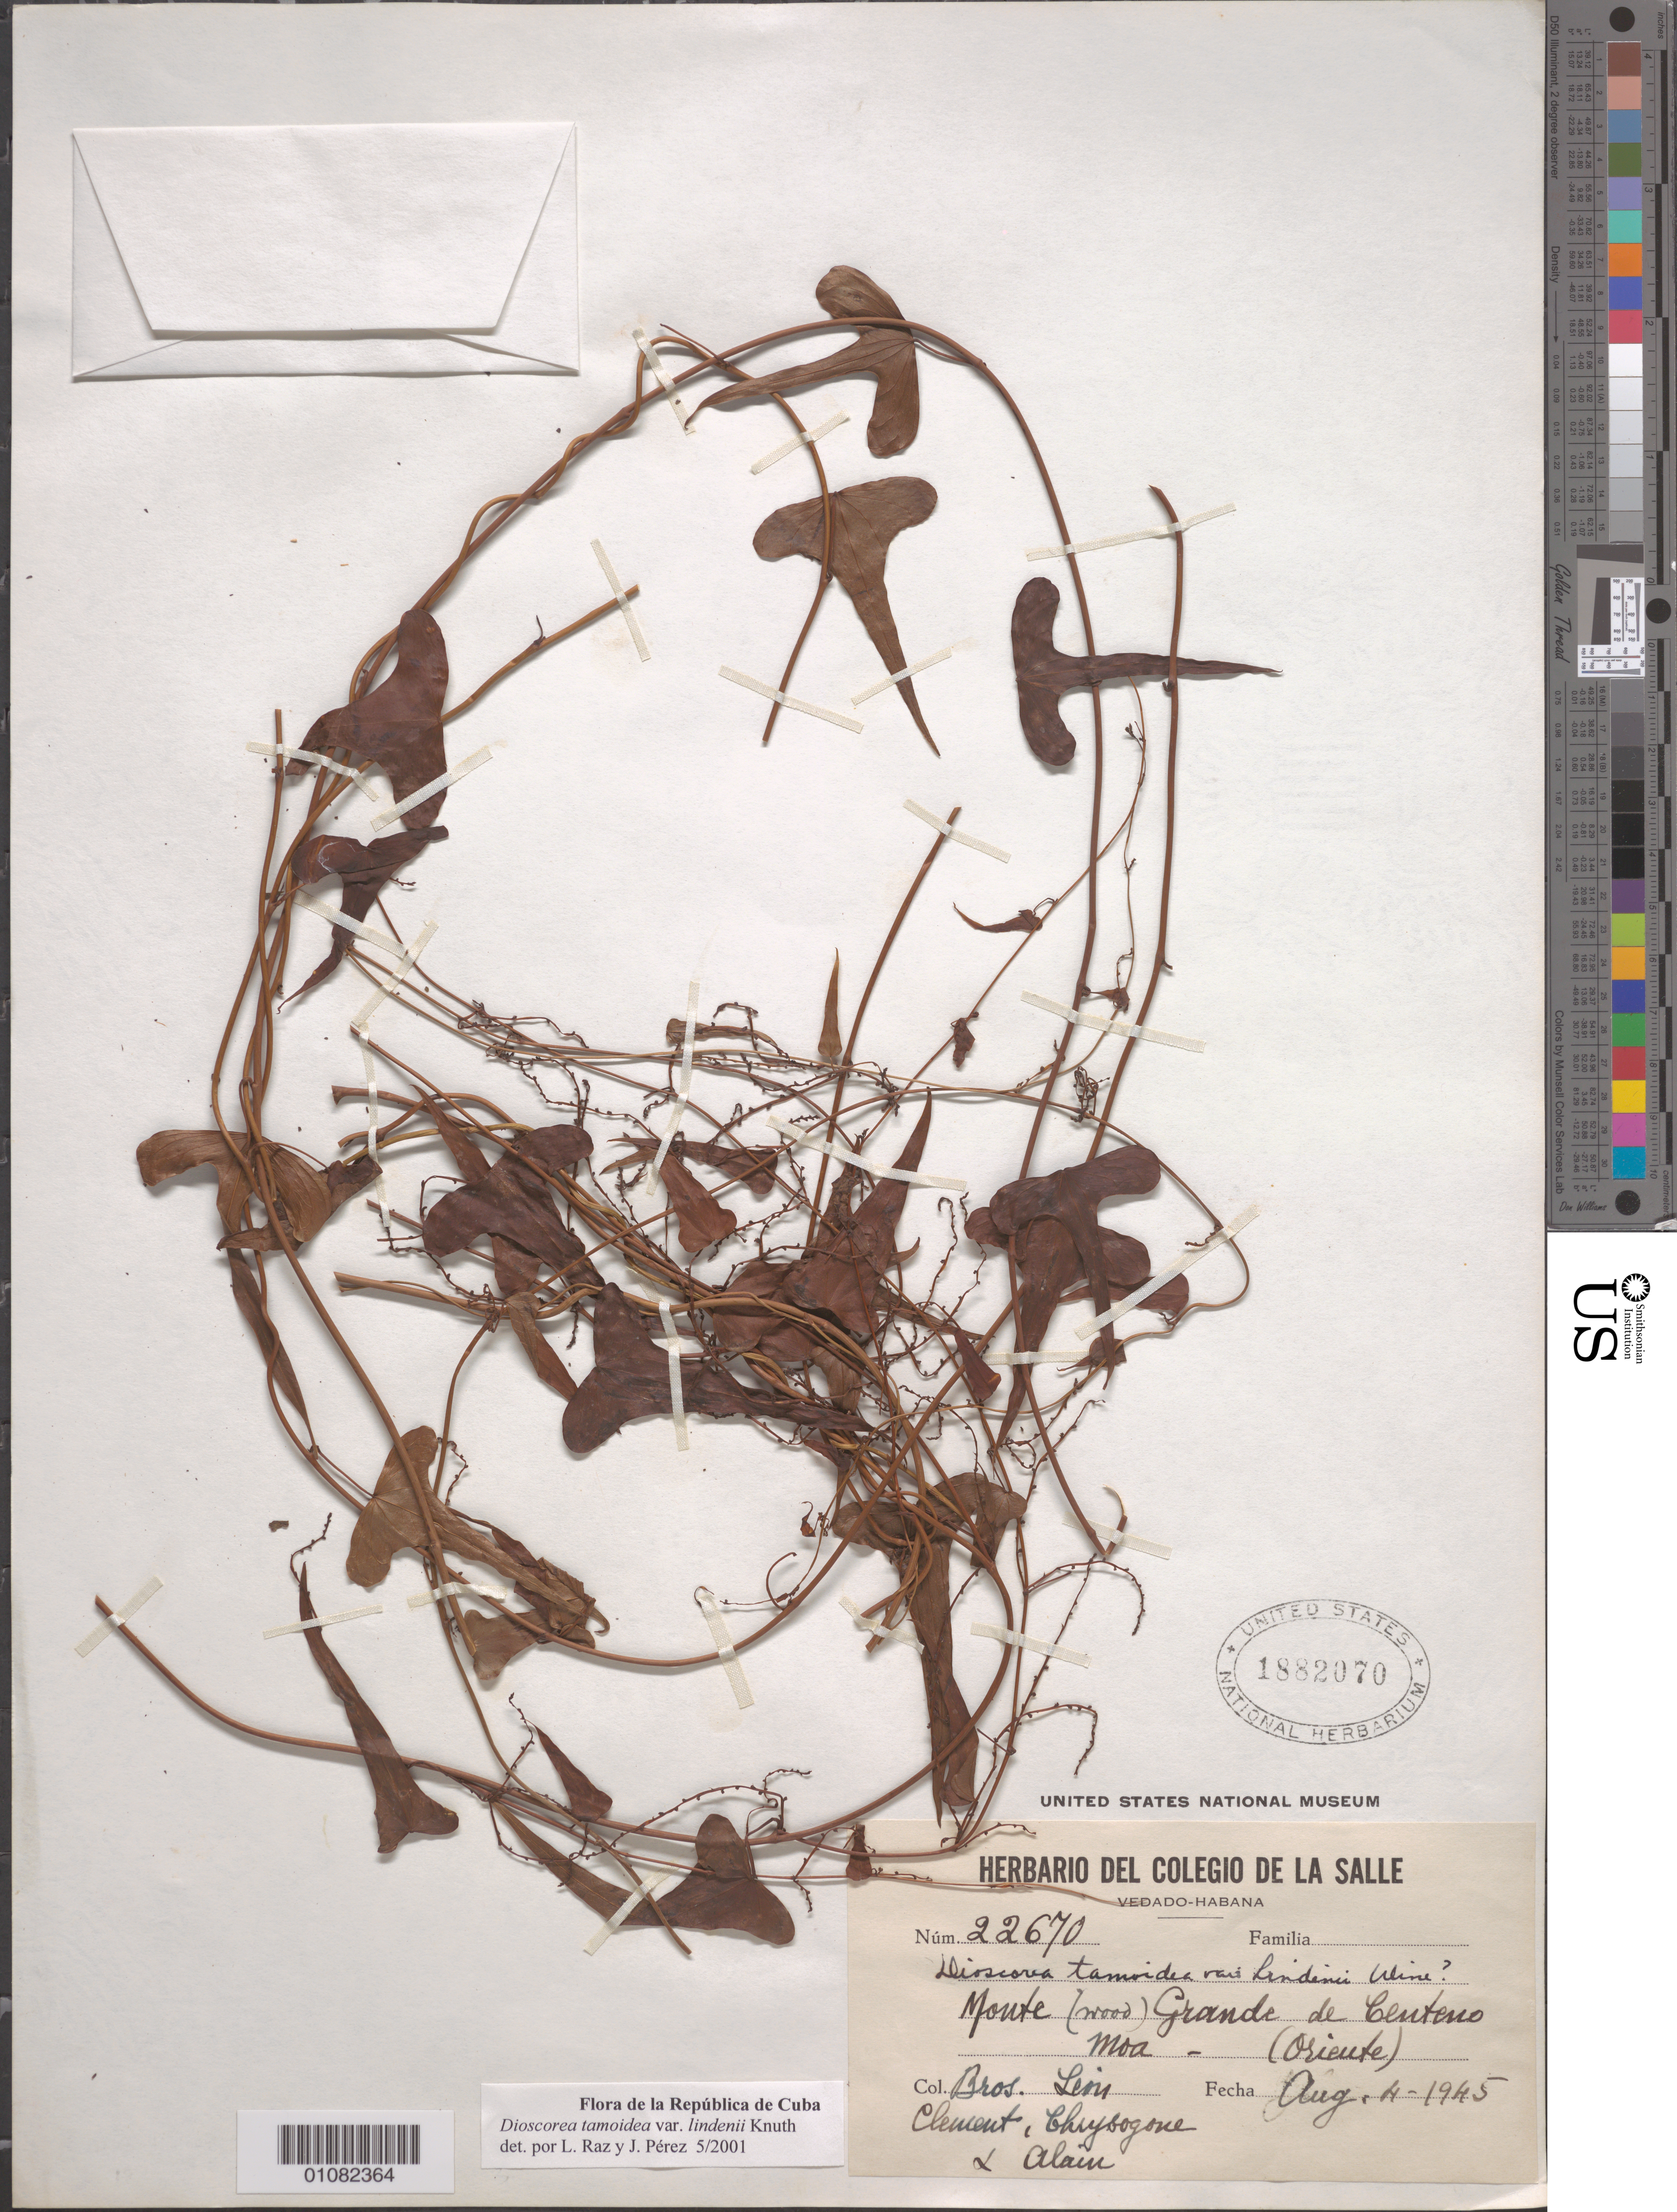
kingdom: Plantae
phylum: Tracheophyta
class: Liliopsida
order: Dioscoreales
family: Dioscoreaceae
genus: Dioscorea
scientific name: Dioscorea tamoidea var. lindenii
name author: Uline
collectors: Bro. León, B. Clement, B. Chrysogone & A. H. Liogier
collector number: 22670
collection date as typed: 04 Aug 1945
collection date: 1945-08-04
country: Cuba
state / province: Holguín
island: Cuba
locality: Grande de Centeno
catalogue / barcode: US 1882070